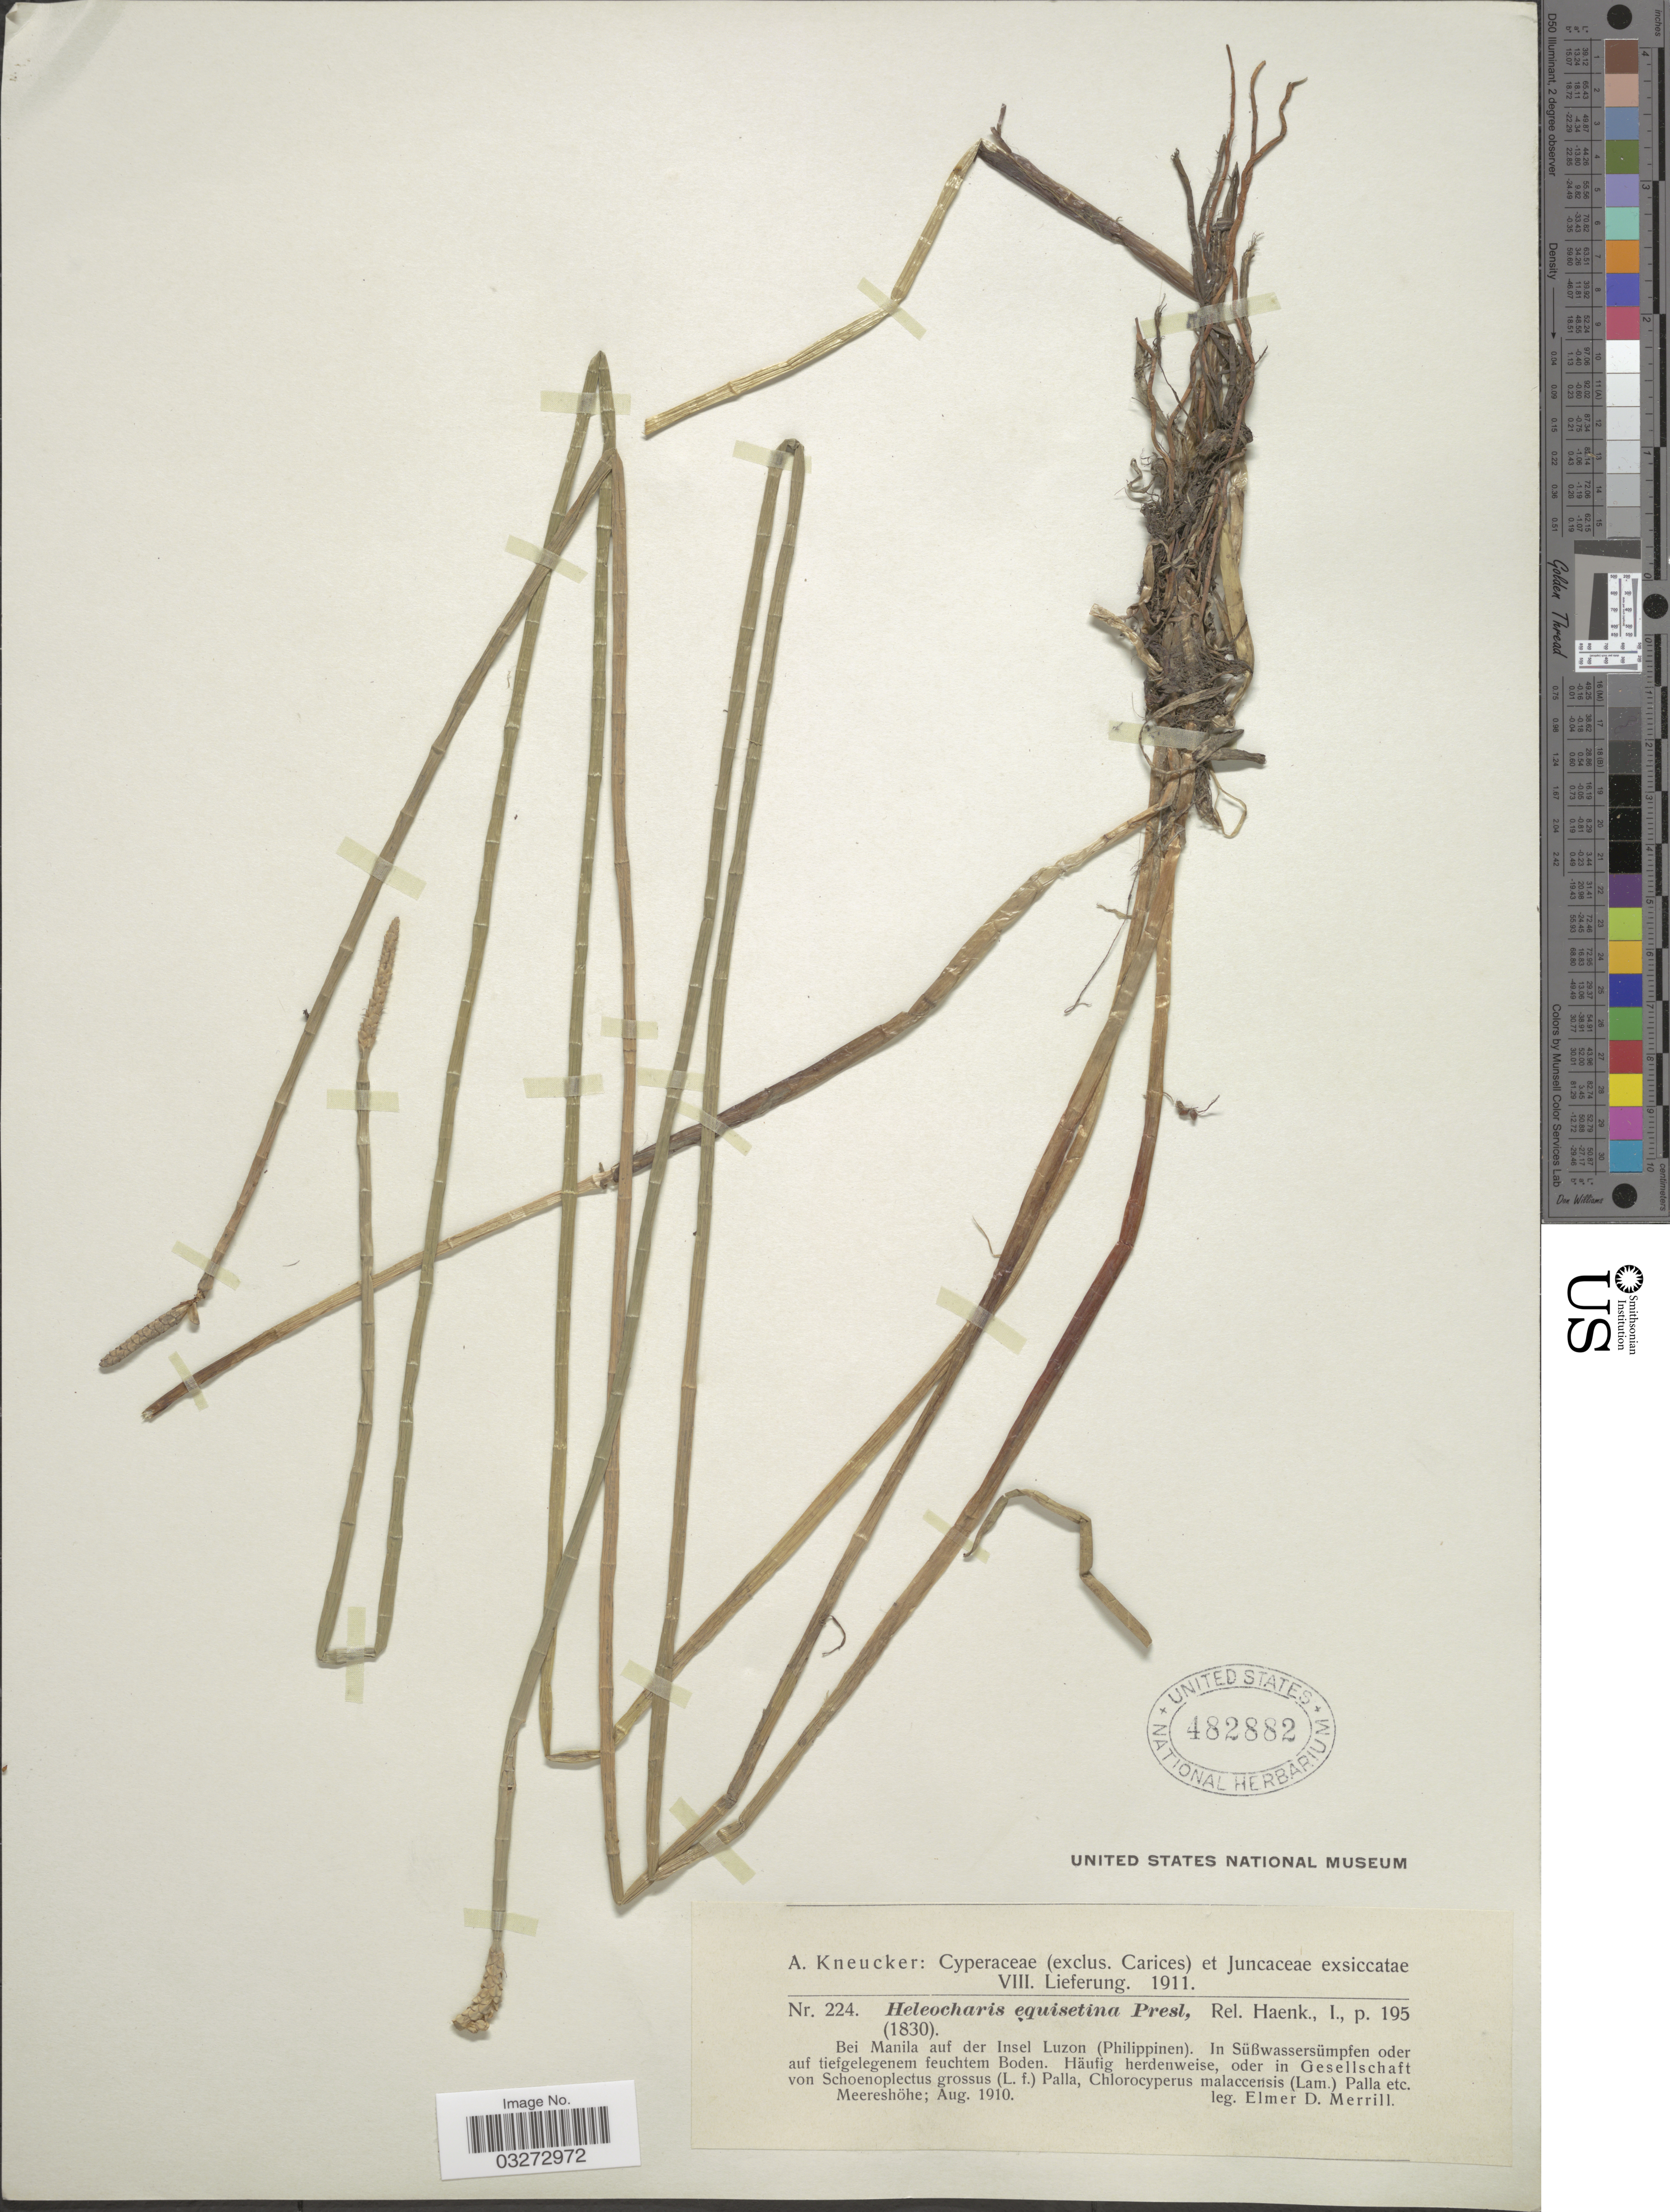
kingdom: Plantae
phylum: Tracheophyta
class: Liliopsida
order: Poales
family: Cyperaceae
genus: Eleocharis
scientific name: Eleocharis dulcis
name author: (Burm. f.) Trin. ex Hensch.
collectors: E. D. Merrill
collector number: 224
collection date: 1910-08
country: Philippines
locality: Bei Manila auf der Insel Luzon.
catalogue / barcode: US 482882